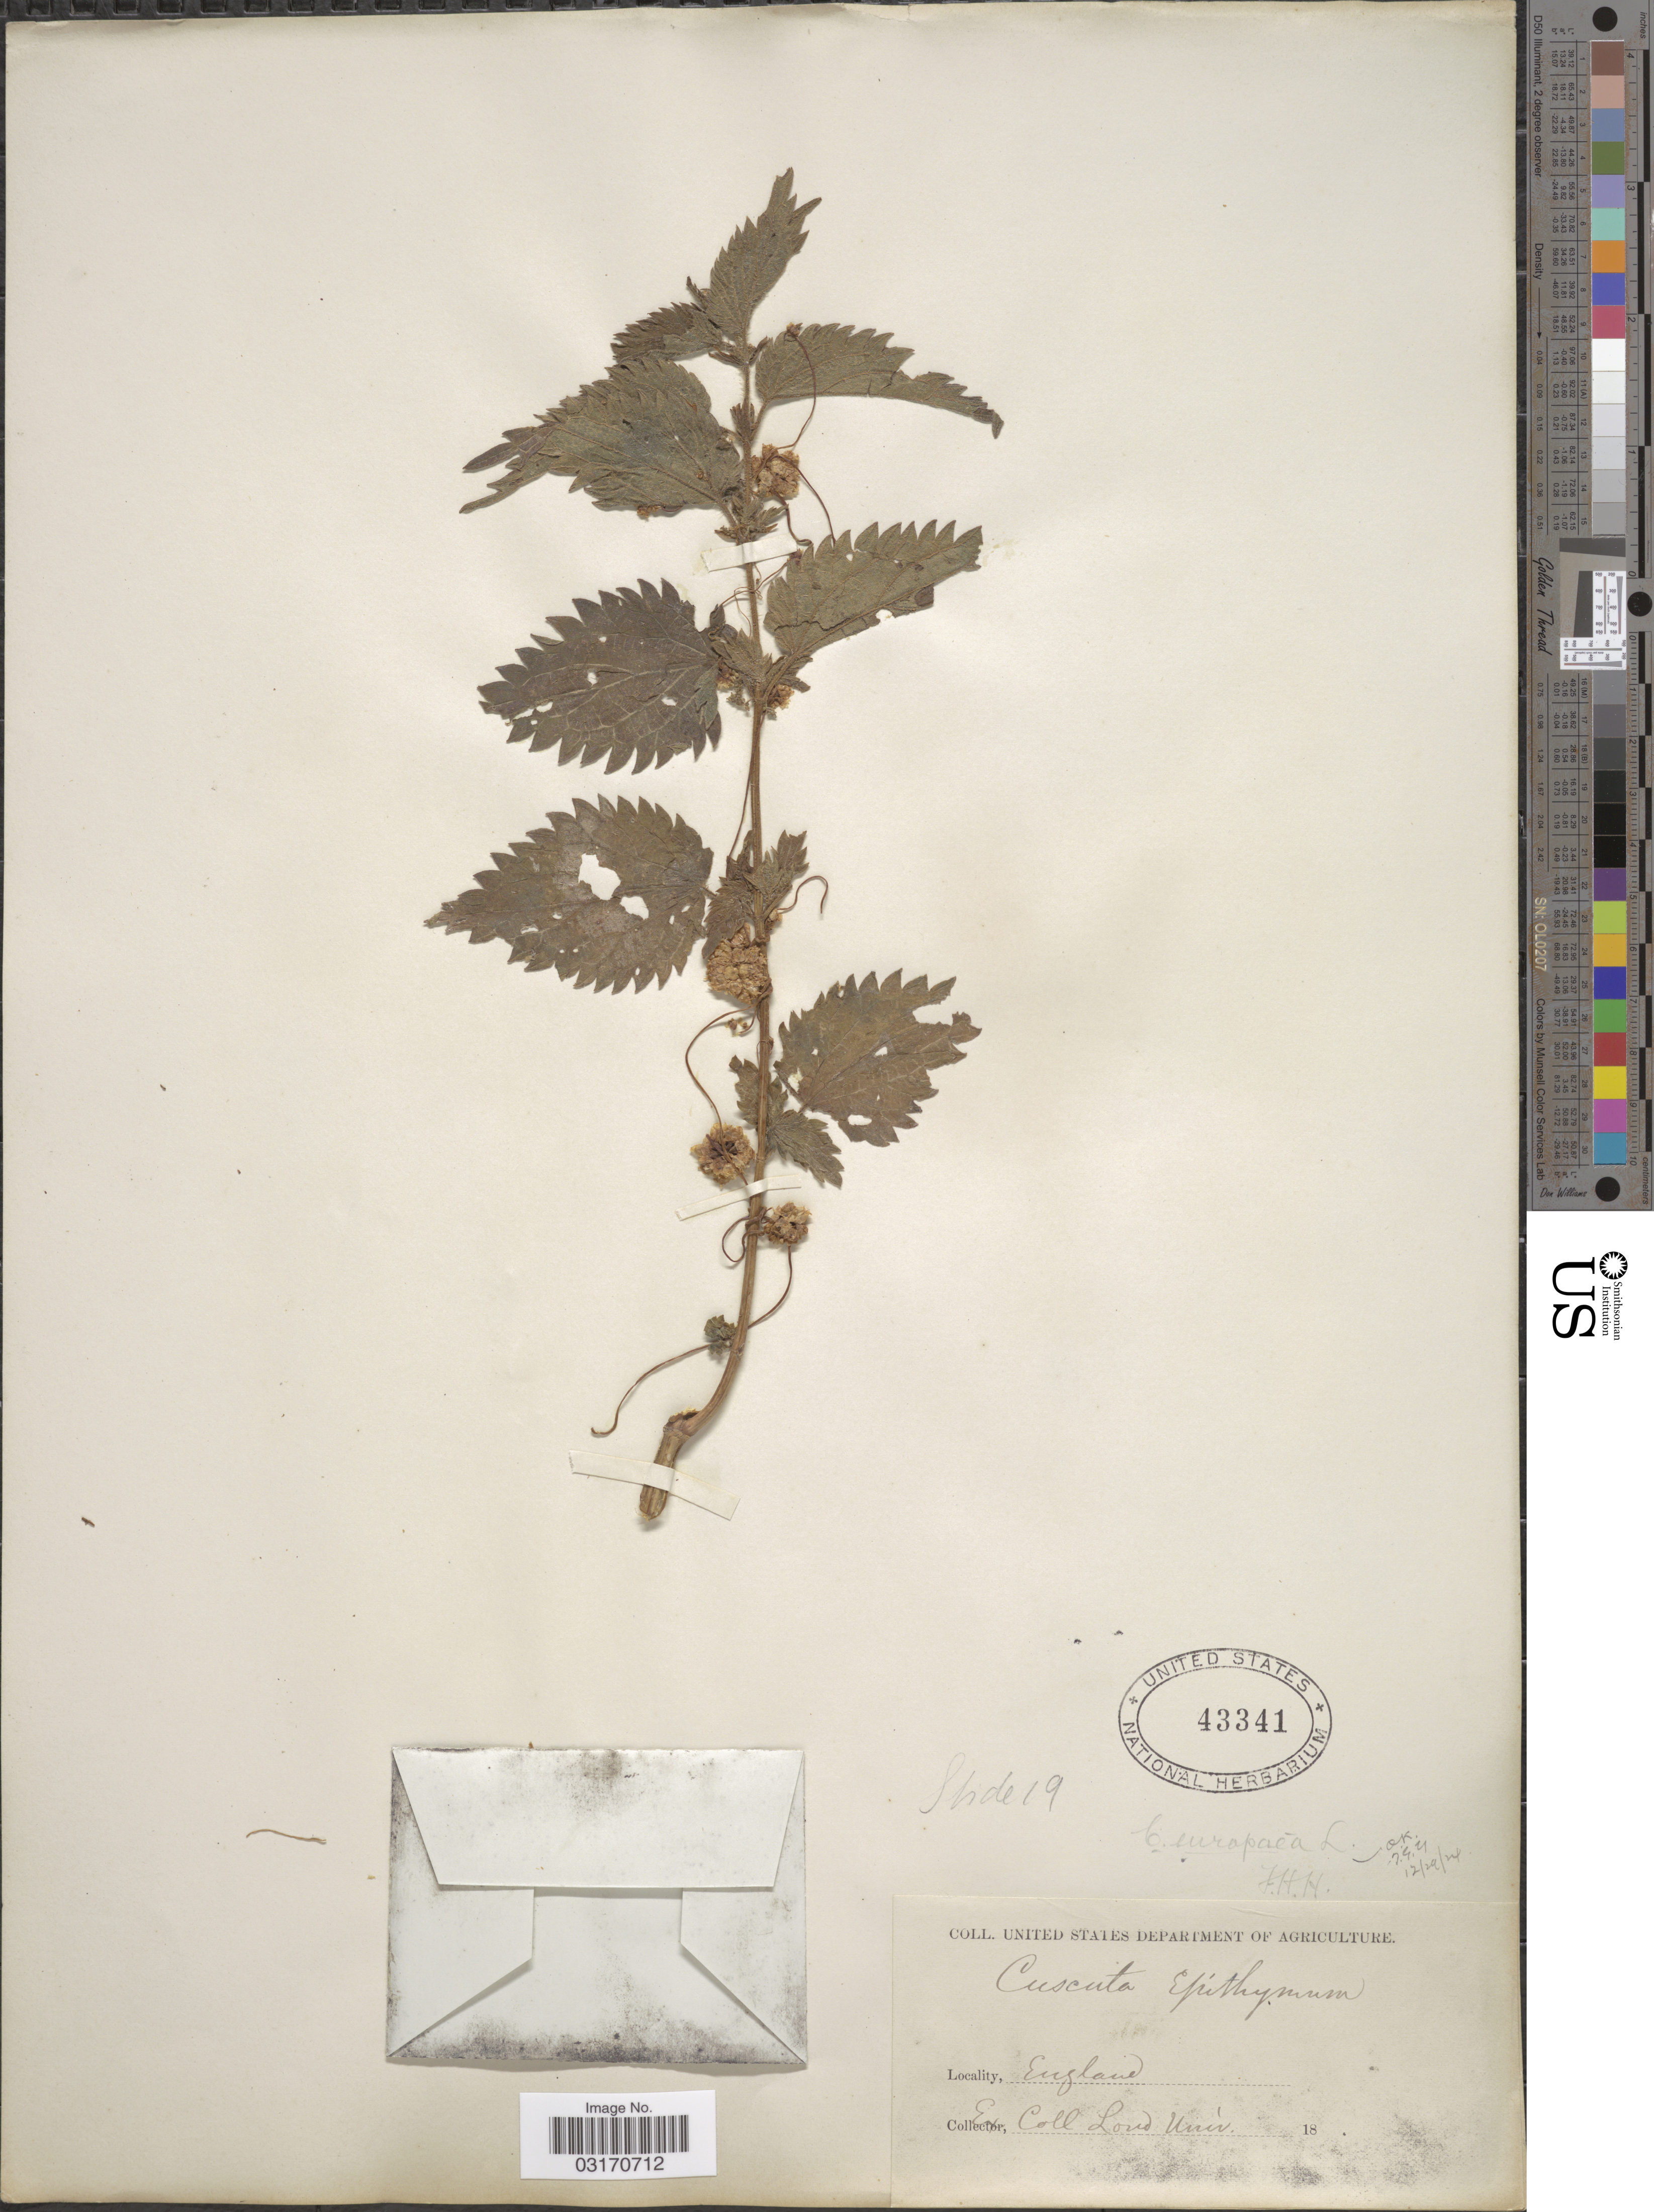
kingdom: Plantae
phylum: Tracheophyta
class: Magnoliopsida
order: Solanales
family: Convolvulaceae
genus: Cuscuta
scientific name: Cuscuta europaea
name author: L.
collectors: University of London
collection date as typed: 18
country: United Kingdom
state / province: England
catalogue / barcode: US 43341